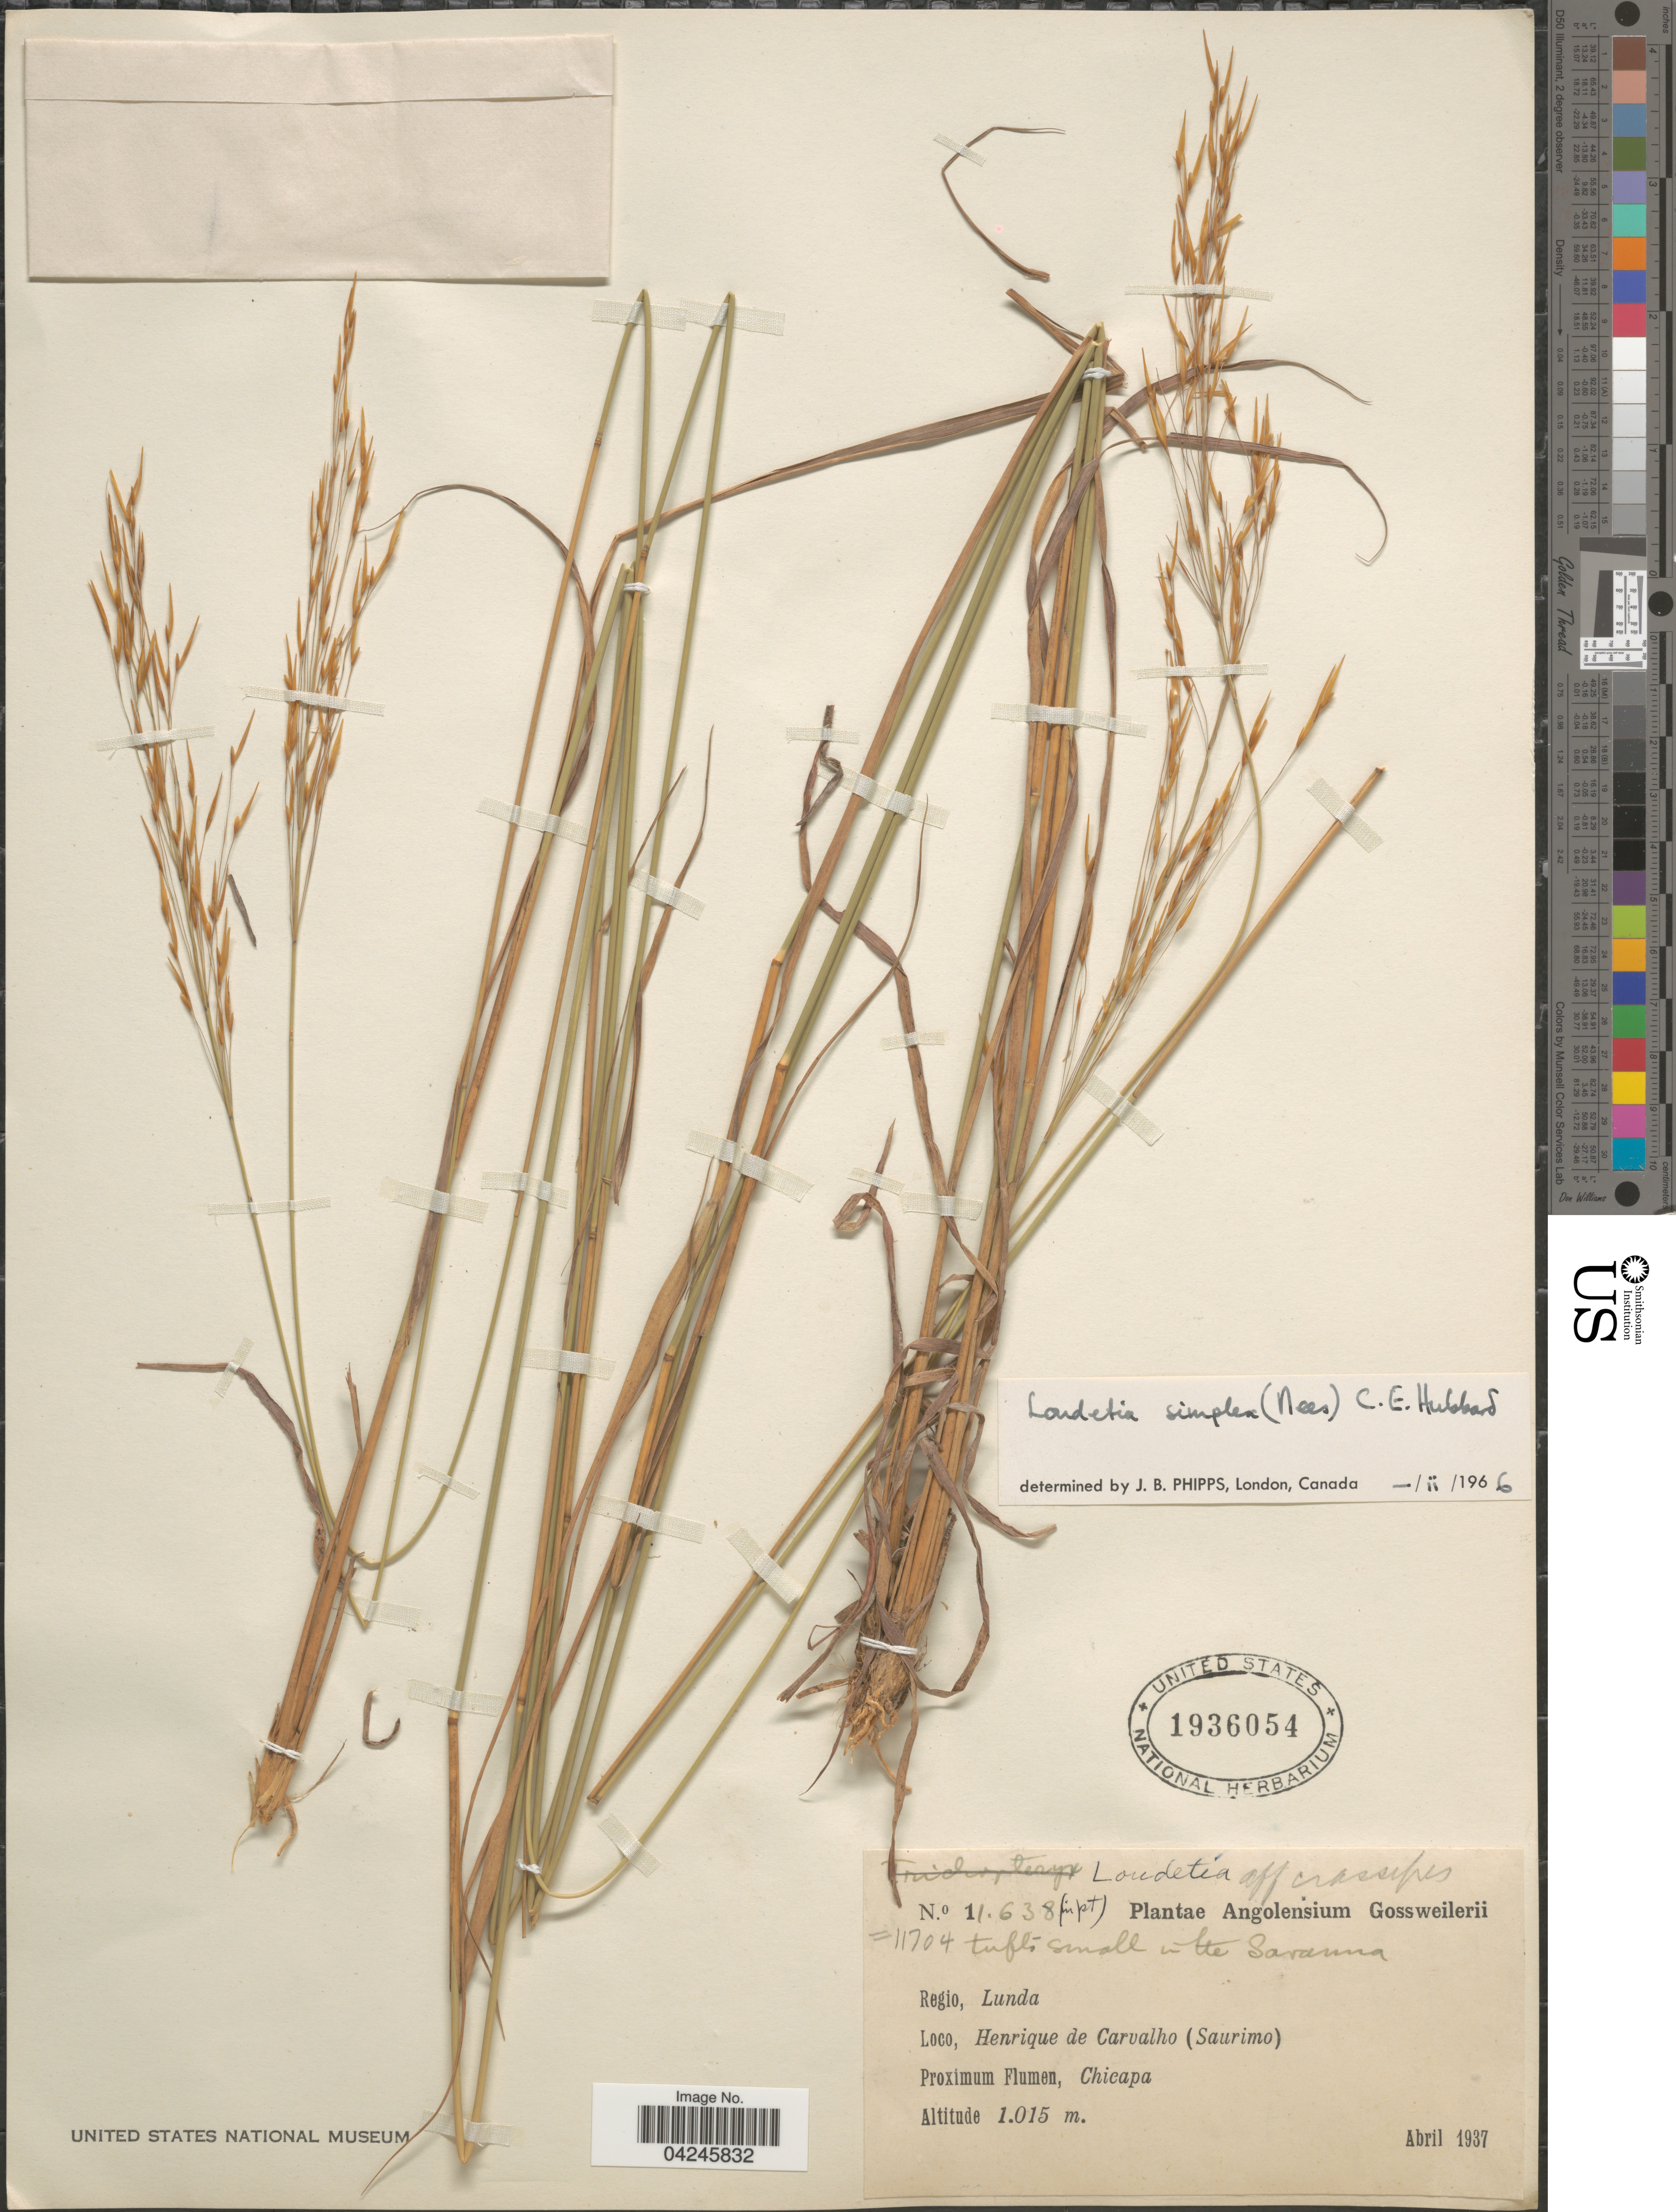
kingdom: Plantae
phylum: Tracheophyta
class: Liliopsida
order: Poales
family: Poaceae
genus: Loudetia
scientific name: Loudetia simplex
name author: (Nees) C.E. Hubb.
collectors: -. Gossweiler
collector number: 11638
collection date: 1937-04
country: Angola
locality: Regio, Lunda. Henrique de Carvalho (Saurimo). Proximum Flumem, Chicapa.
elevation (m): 1015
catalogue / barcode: US 1936054